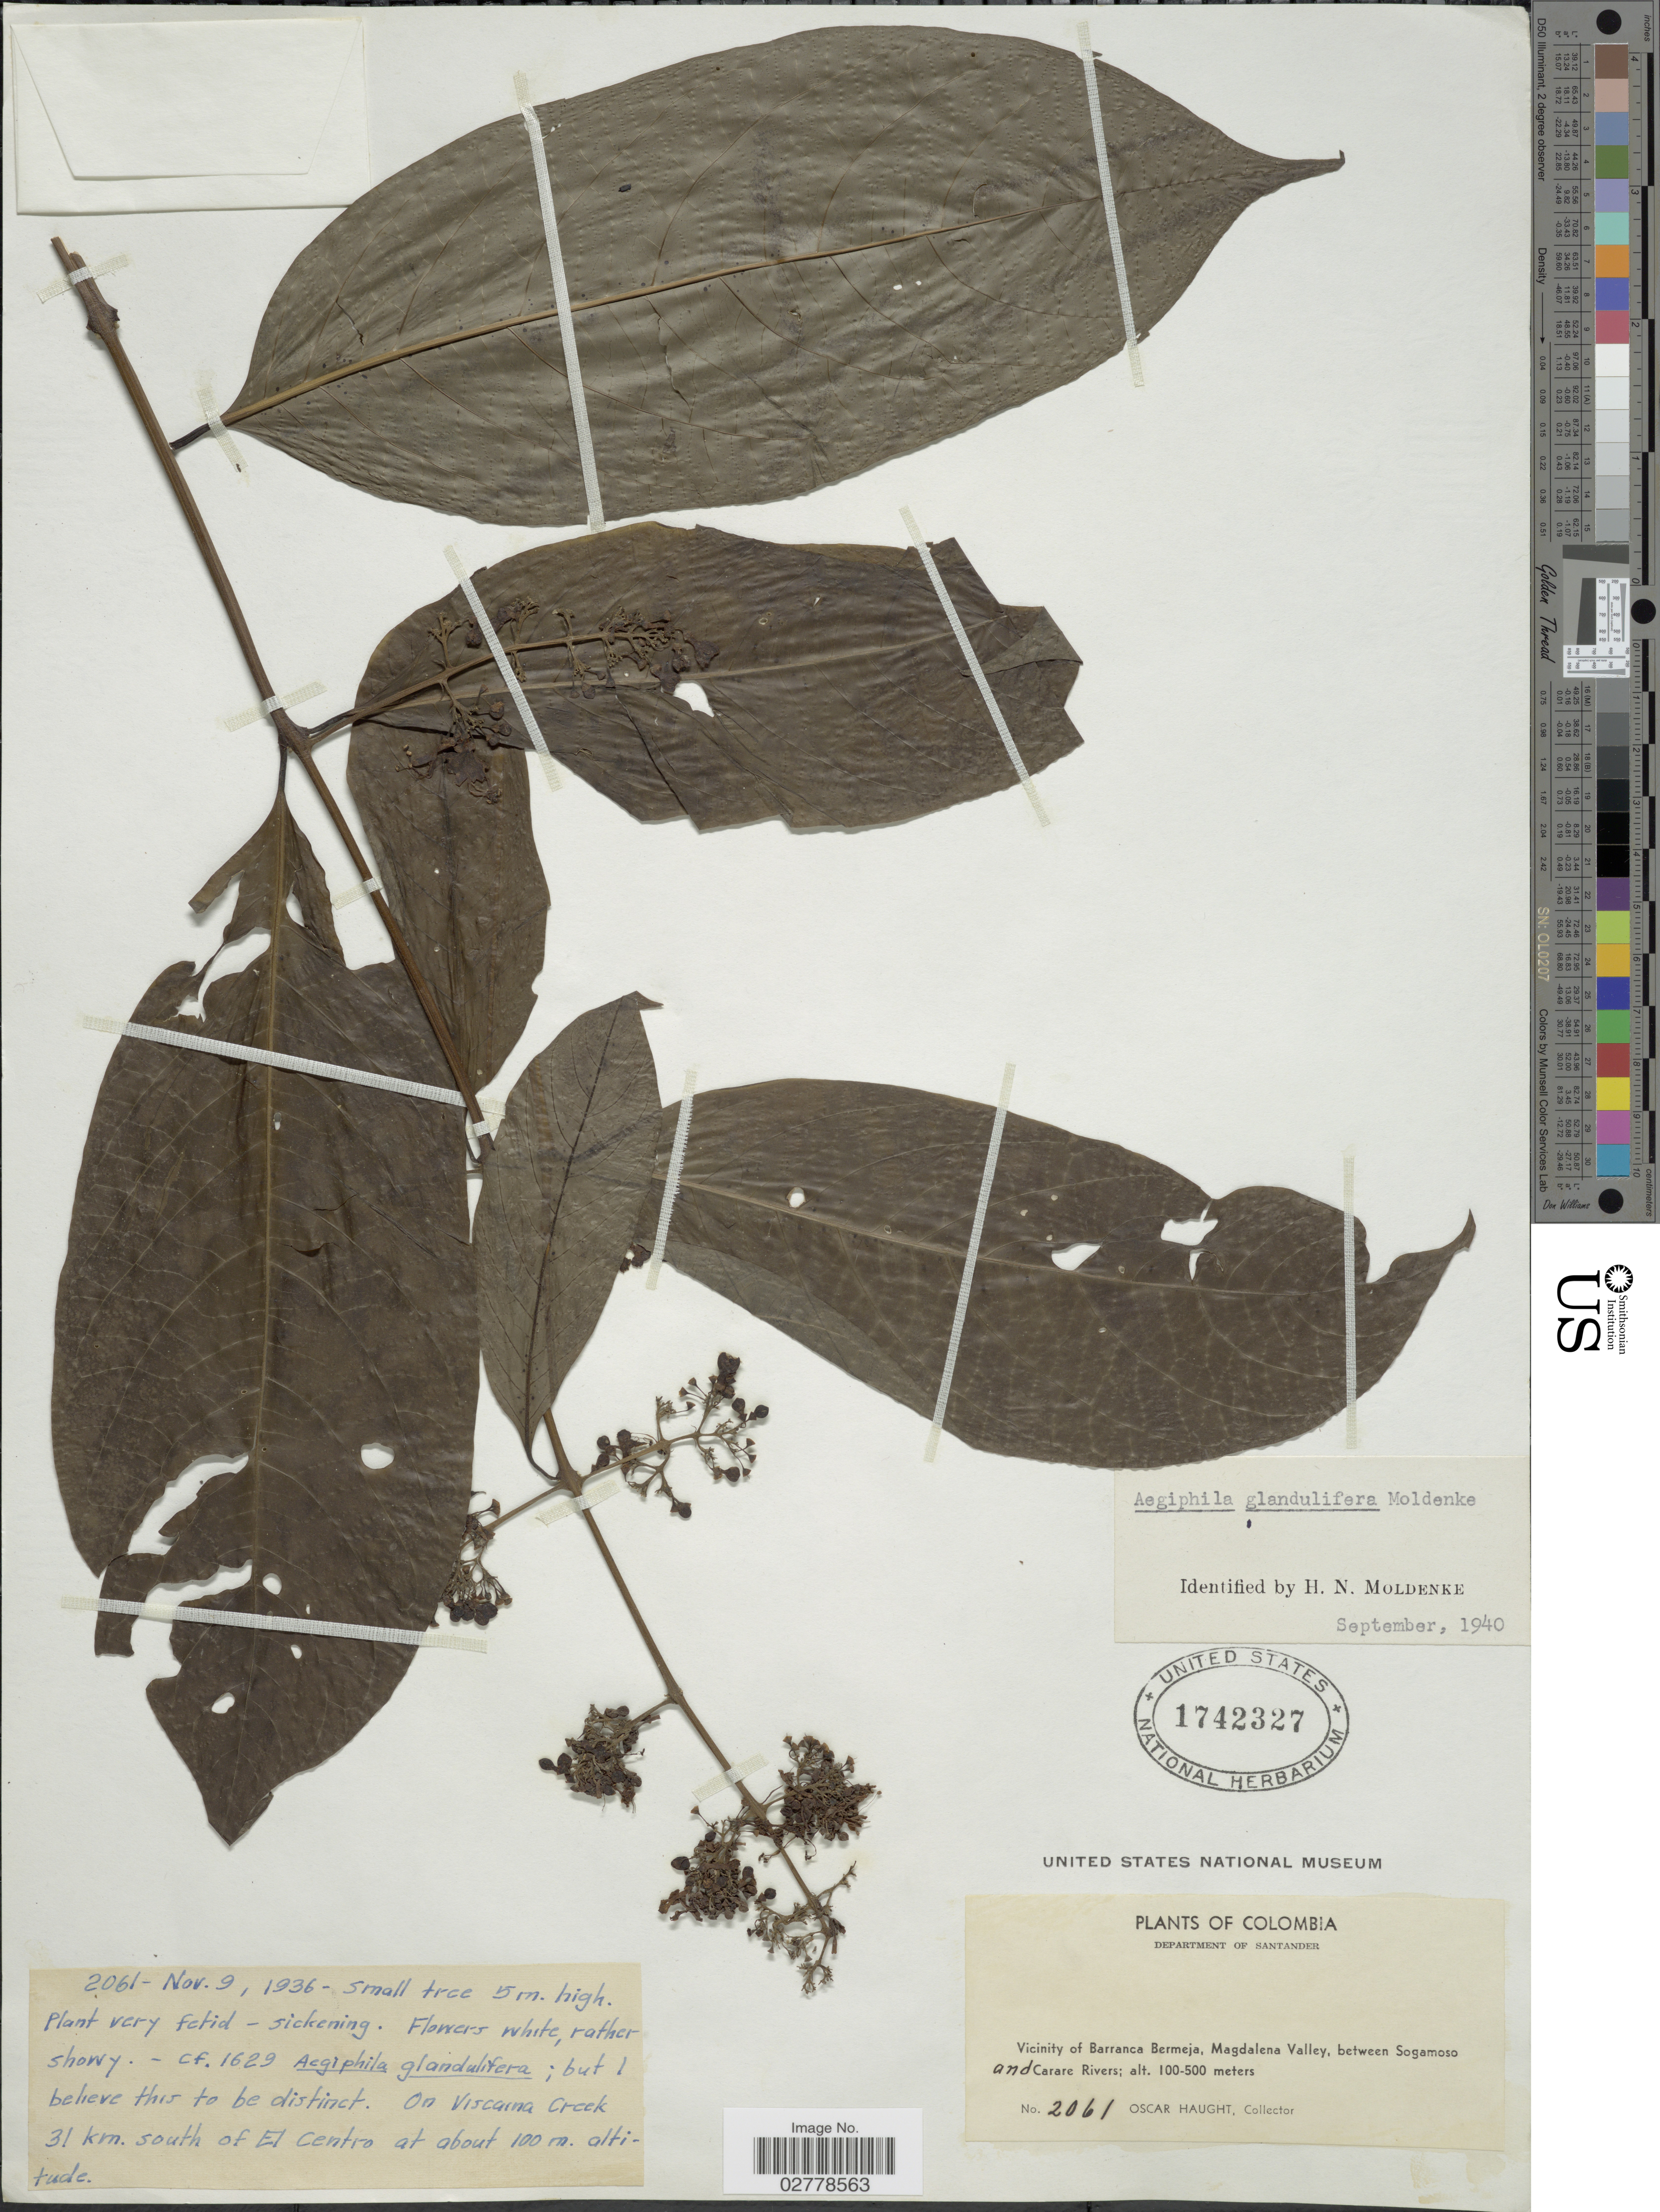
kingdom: Plantae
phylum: Tracheophyta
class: Magnoliopsida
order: Lamiales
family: Lamiaceae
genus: Aegiphila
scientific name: Aegiphila glandulifera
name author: Moldenke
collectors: O. L. Haught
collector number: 2061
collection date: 1936-11-09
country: Colombia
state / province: Santander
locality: Department of Santander. Vicinity of Barranca Bermeja, Magdalena Valley, between Sogamoso and Carare Rivers. On Viscarna Creek 31 km. south of El centro.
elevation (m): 100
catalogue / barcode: US 1742327